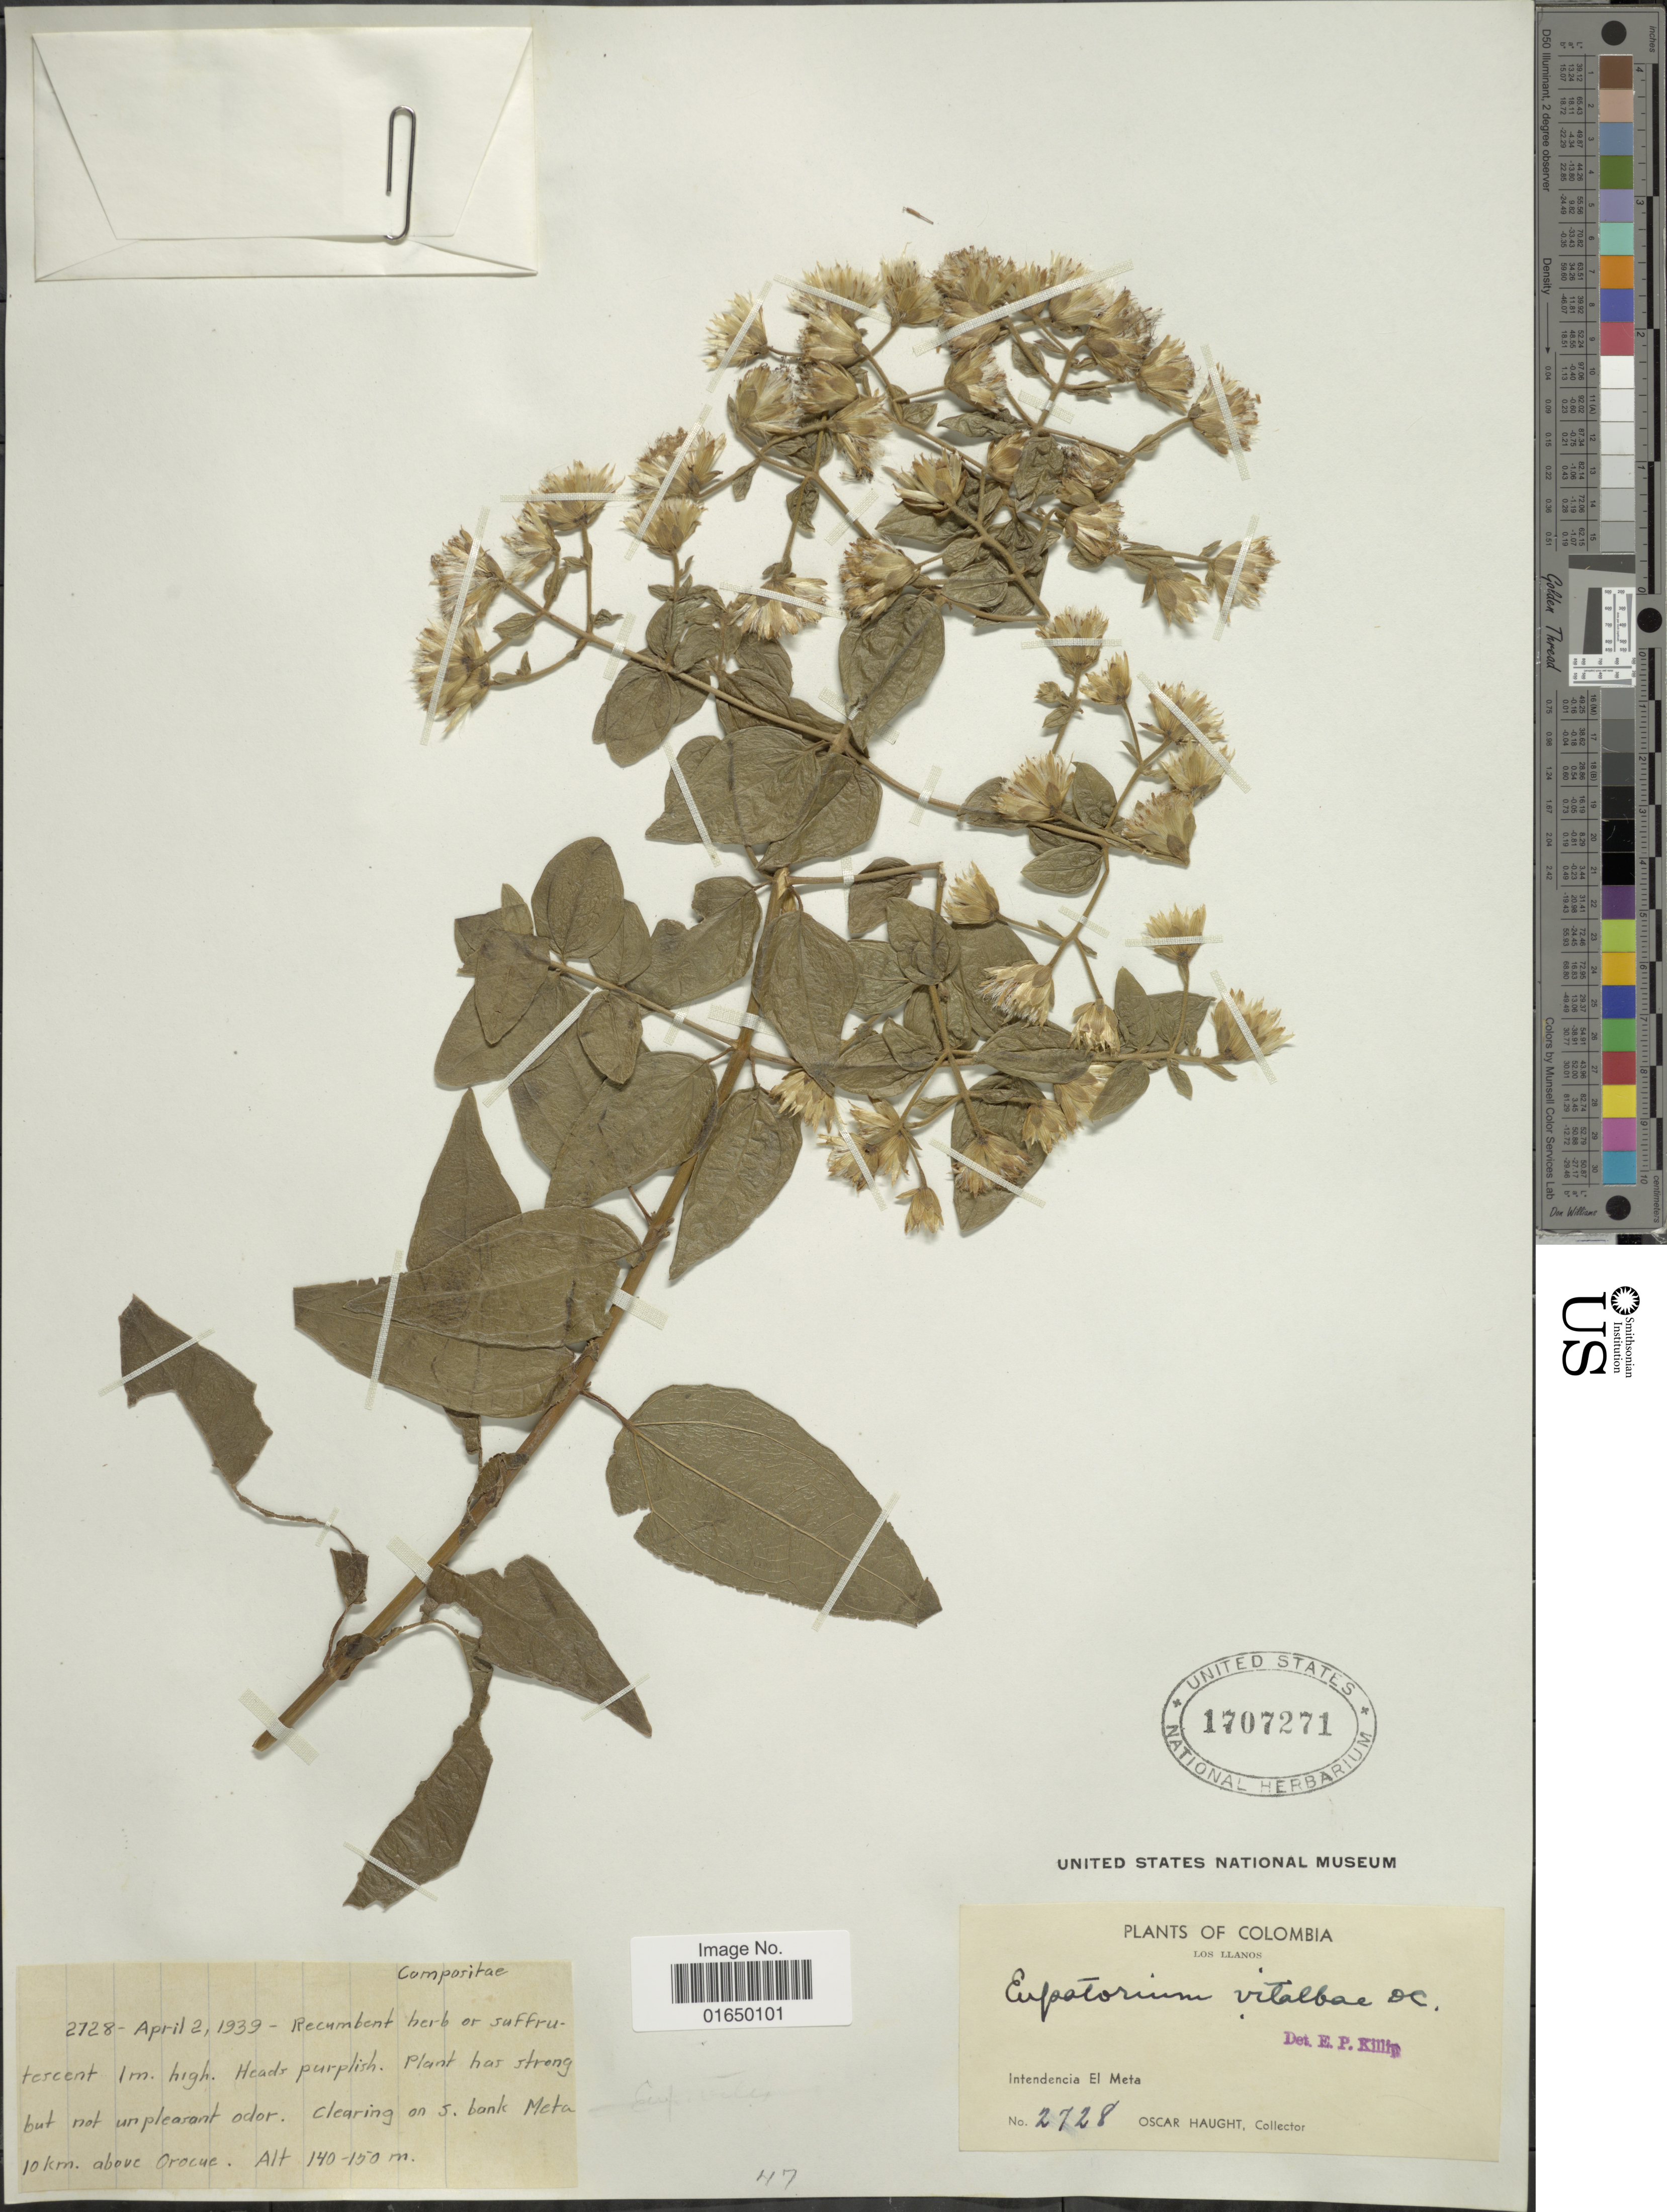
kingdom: Plantae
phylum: Tracheophyta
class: Magnoliopsida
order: Asterales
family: Asteraceae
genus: Heterocondylus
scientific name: Heterocondylus vitalbae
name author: (DC.) R.M. King & H. Rob.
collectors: O. L. Haught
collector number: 2728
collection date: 1939-04-02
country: Colombia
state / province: Meta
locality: Los Llanos, Intendencia El Meta, Clearing on S. bank Meta, 10km above Crocue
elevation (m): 140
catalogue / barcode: US 1707271